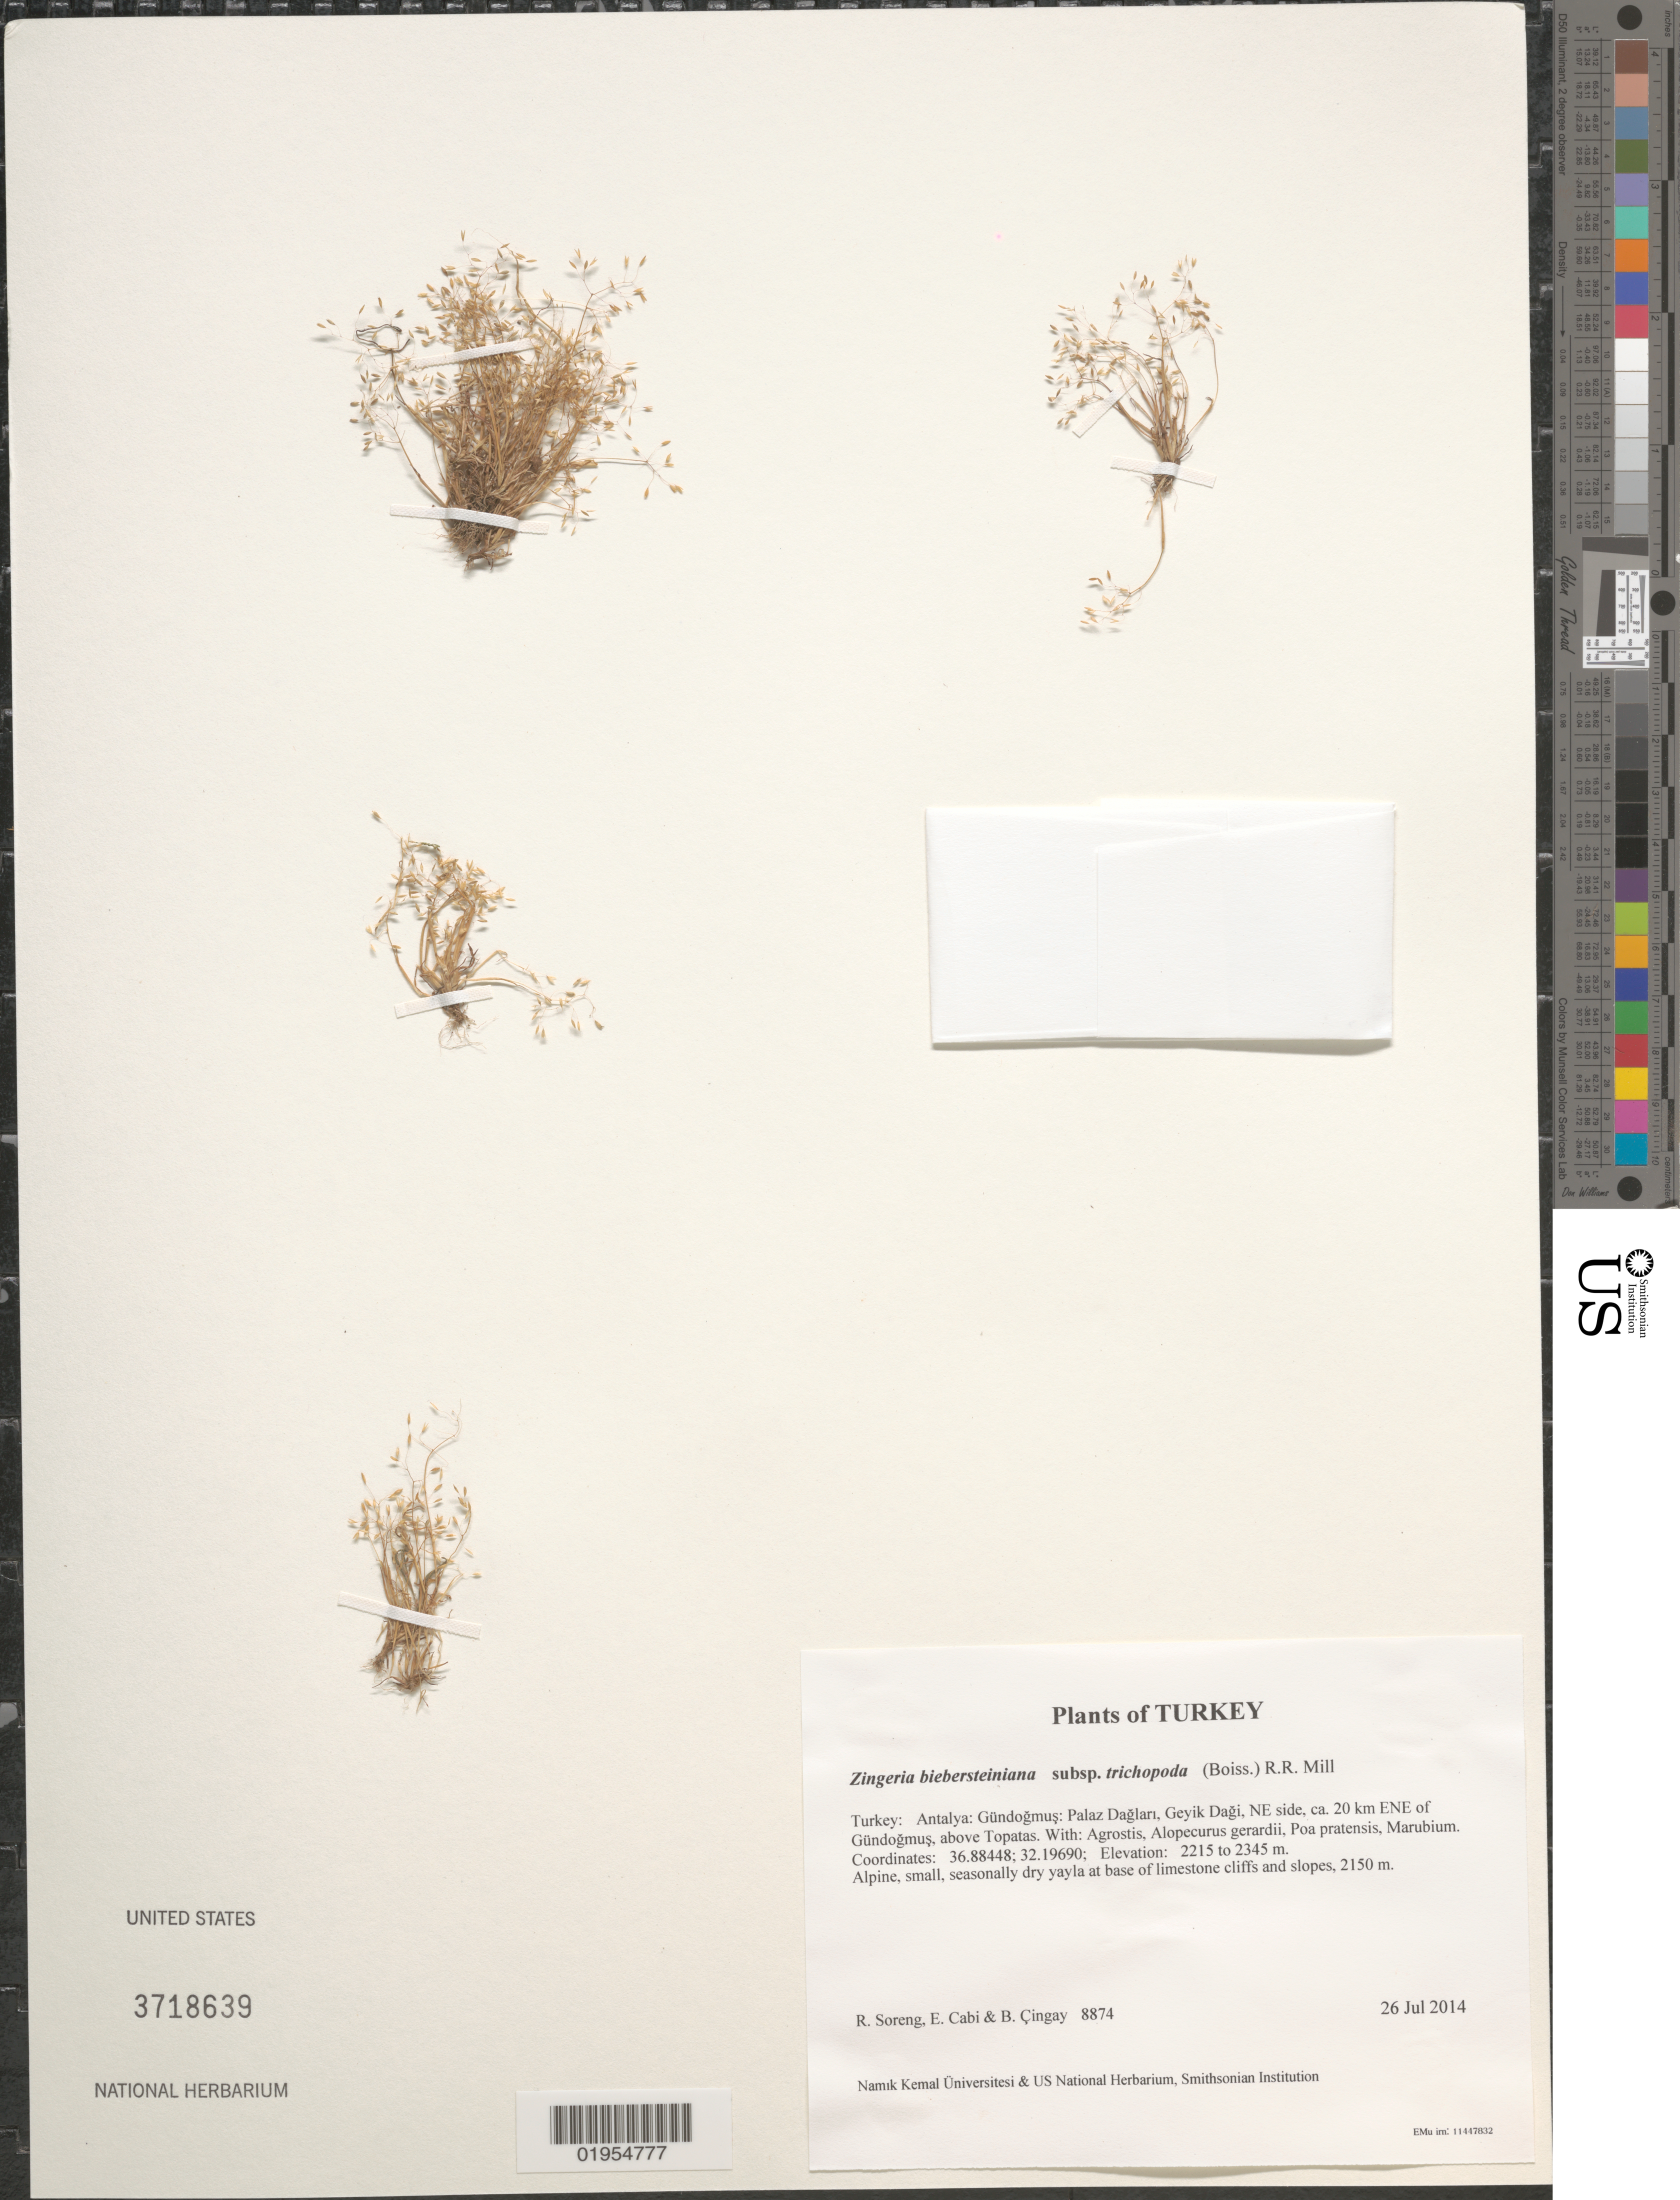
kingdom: Plantae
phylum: Tracheophyta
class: Liliopsida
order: Poales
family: Poaceae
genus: Zingeria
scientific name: Zingeria densior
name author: (Hack. ex Grecescu) Chrtek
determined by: Soreng, Robert J., Research Associate (BOT), Smithsonian Institution - National Museum of Natural History (UNITED STATES)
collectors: R. J. Soreng, E. Cabi & B. Çıngay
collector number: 8874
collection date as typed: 26 Jul 2014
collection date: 2014-07-26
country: Turkey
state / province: Antalya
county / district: Gündogmus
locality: Palaz Daglari, Geyik Dagi, NE side, ca. 20 km ENE of Gündogmus, above Topatas.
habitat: Alpine, small, seasonally dry yayla at base of limestone cliffs and slopes, 2150 m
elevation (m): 2215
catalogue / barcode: US 3718639